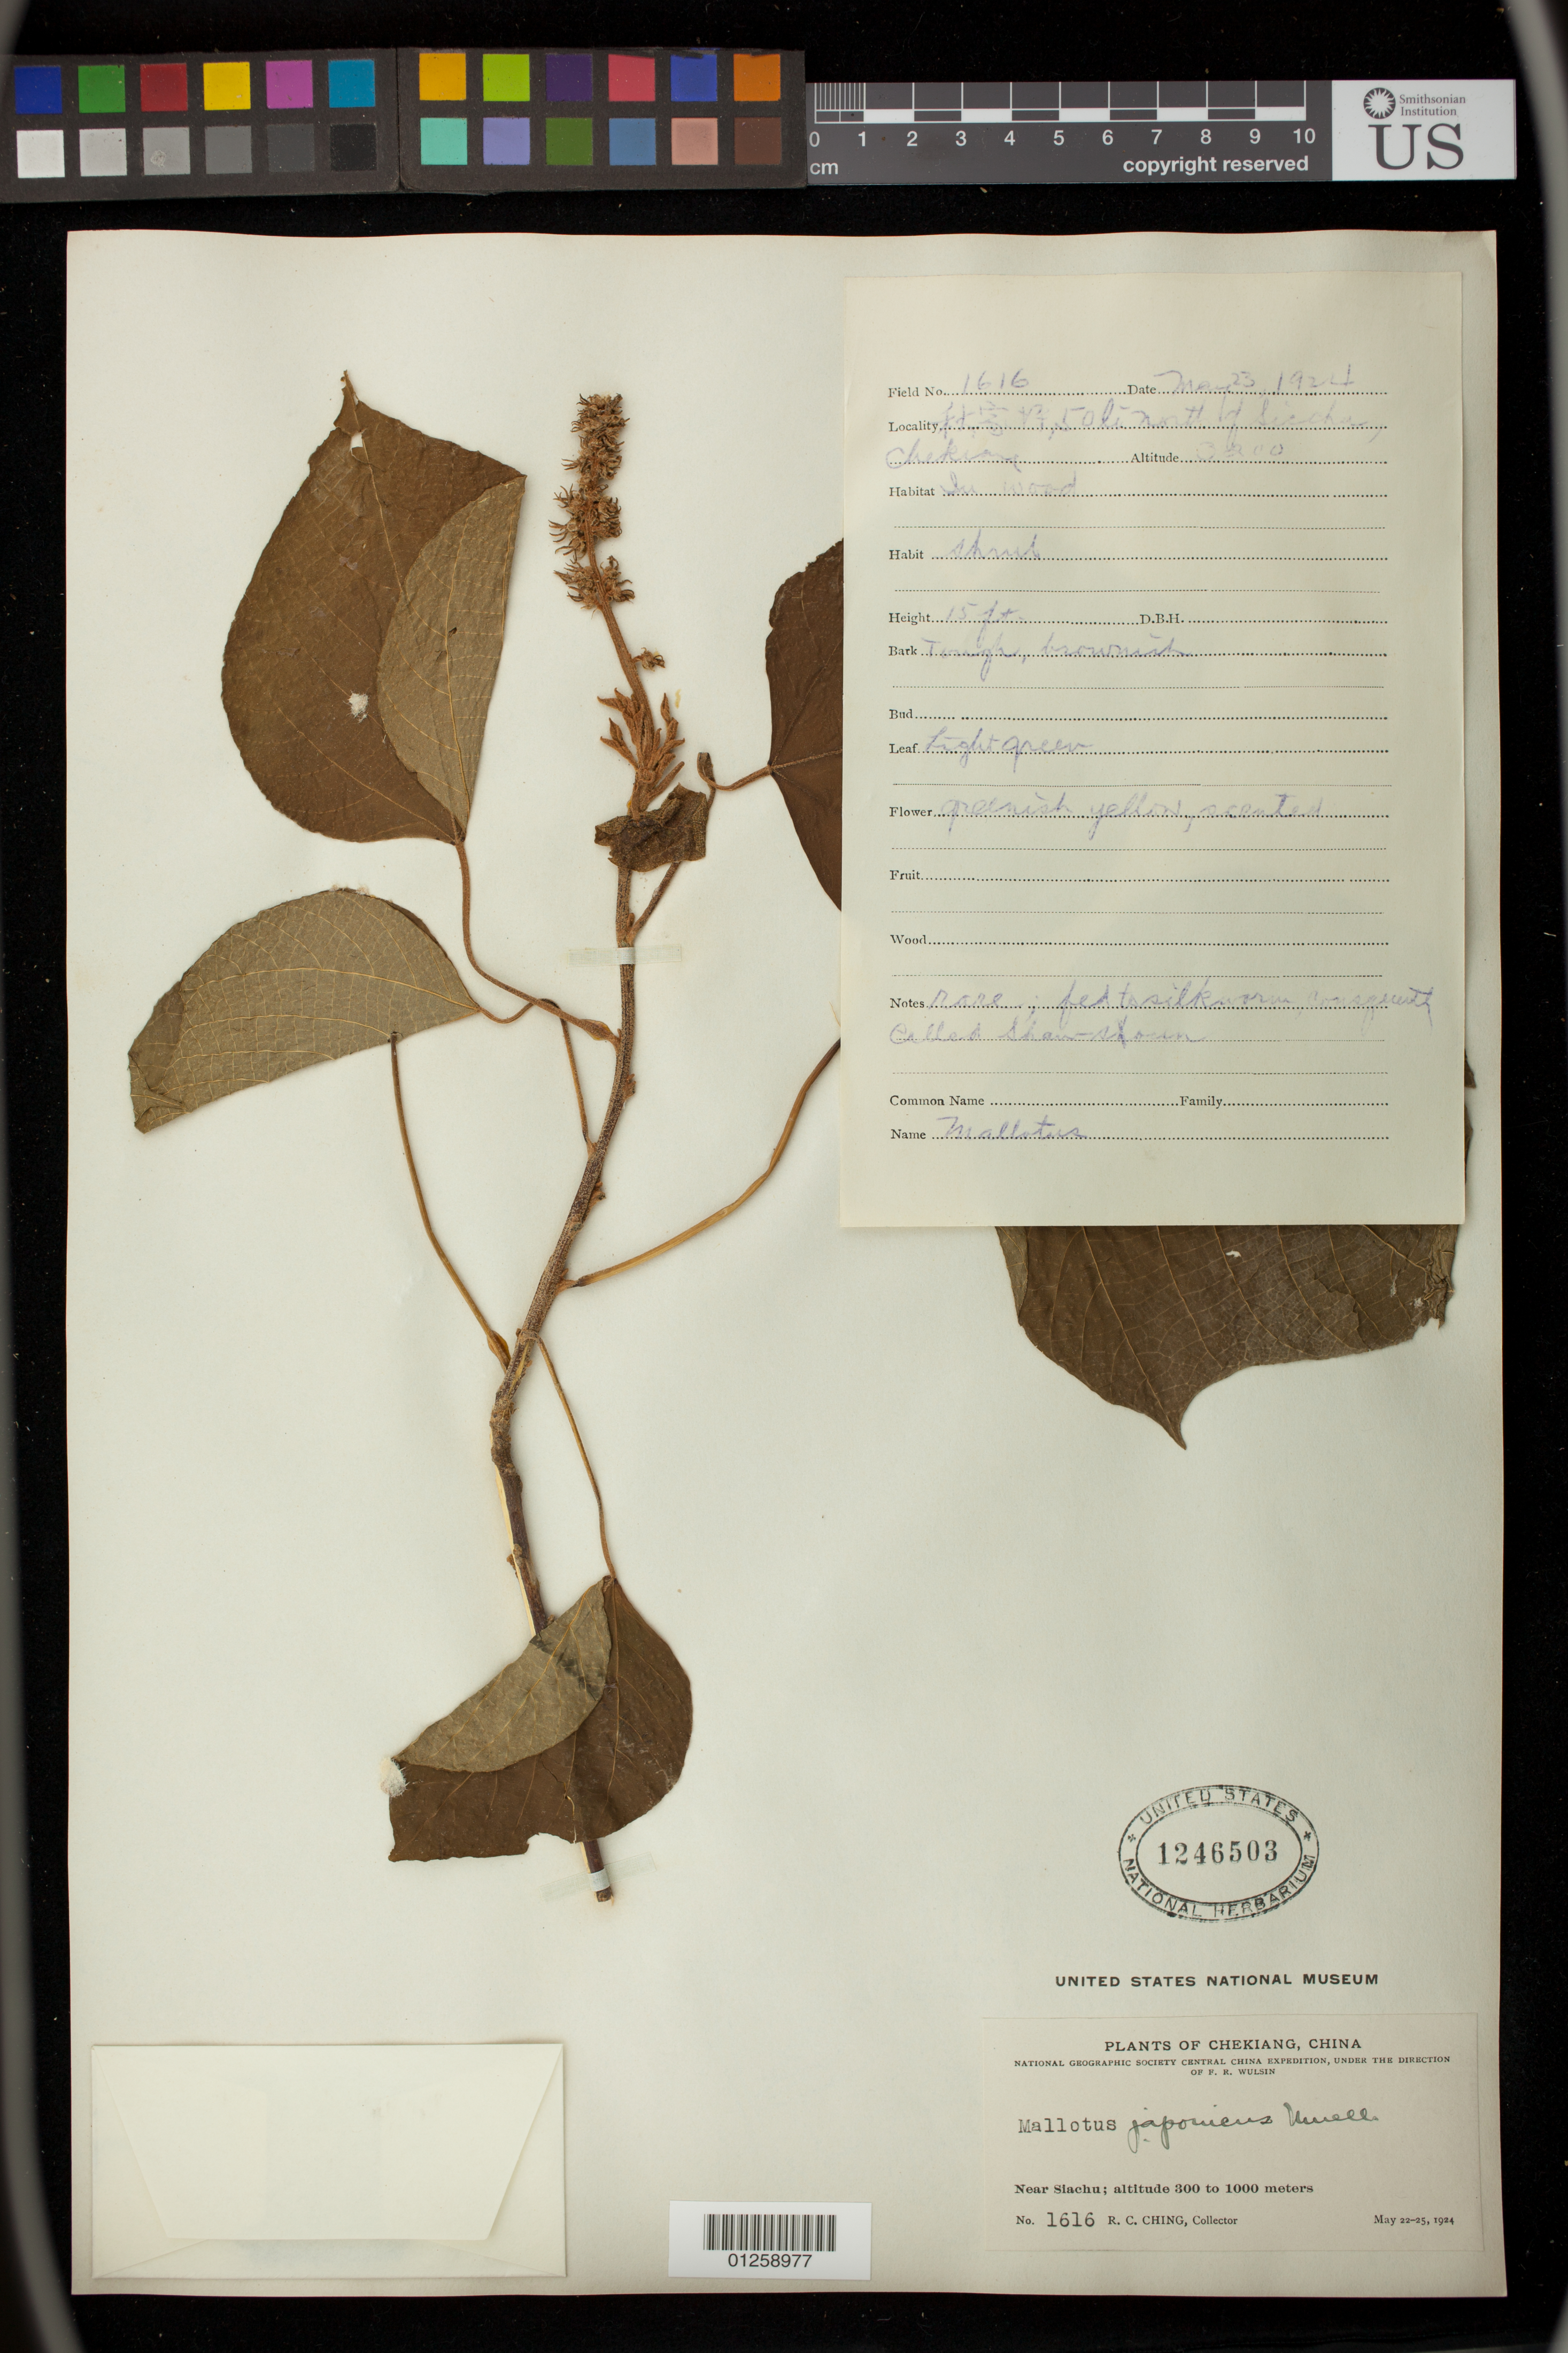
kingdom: Plantae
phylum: Tracheophyta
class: Magnoliopsida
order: Malpighiales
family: Euphorbiaceae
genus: Mallotus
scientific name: Mallotus japonicus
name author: (Spreng.) Müll. Arg.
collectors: R. C. Ching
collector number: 1616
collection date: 1924-05-23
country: China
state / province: Zhejiang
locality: Near Siachu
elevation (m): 300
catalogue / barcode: US 1246503